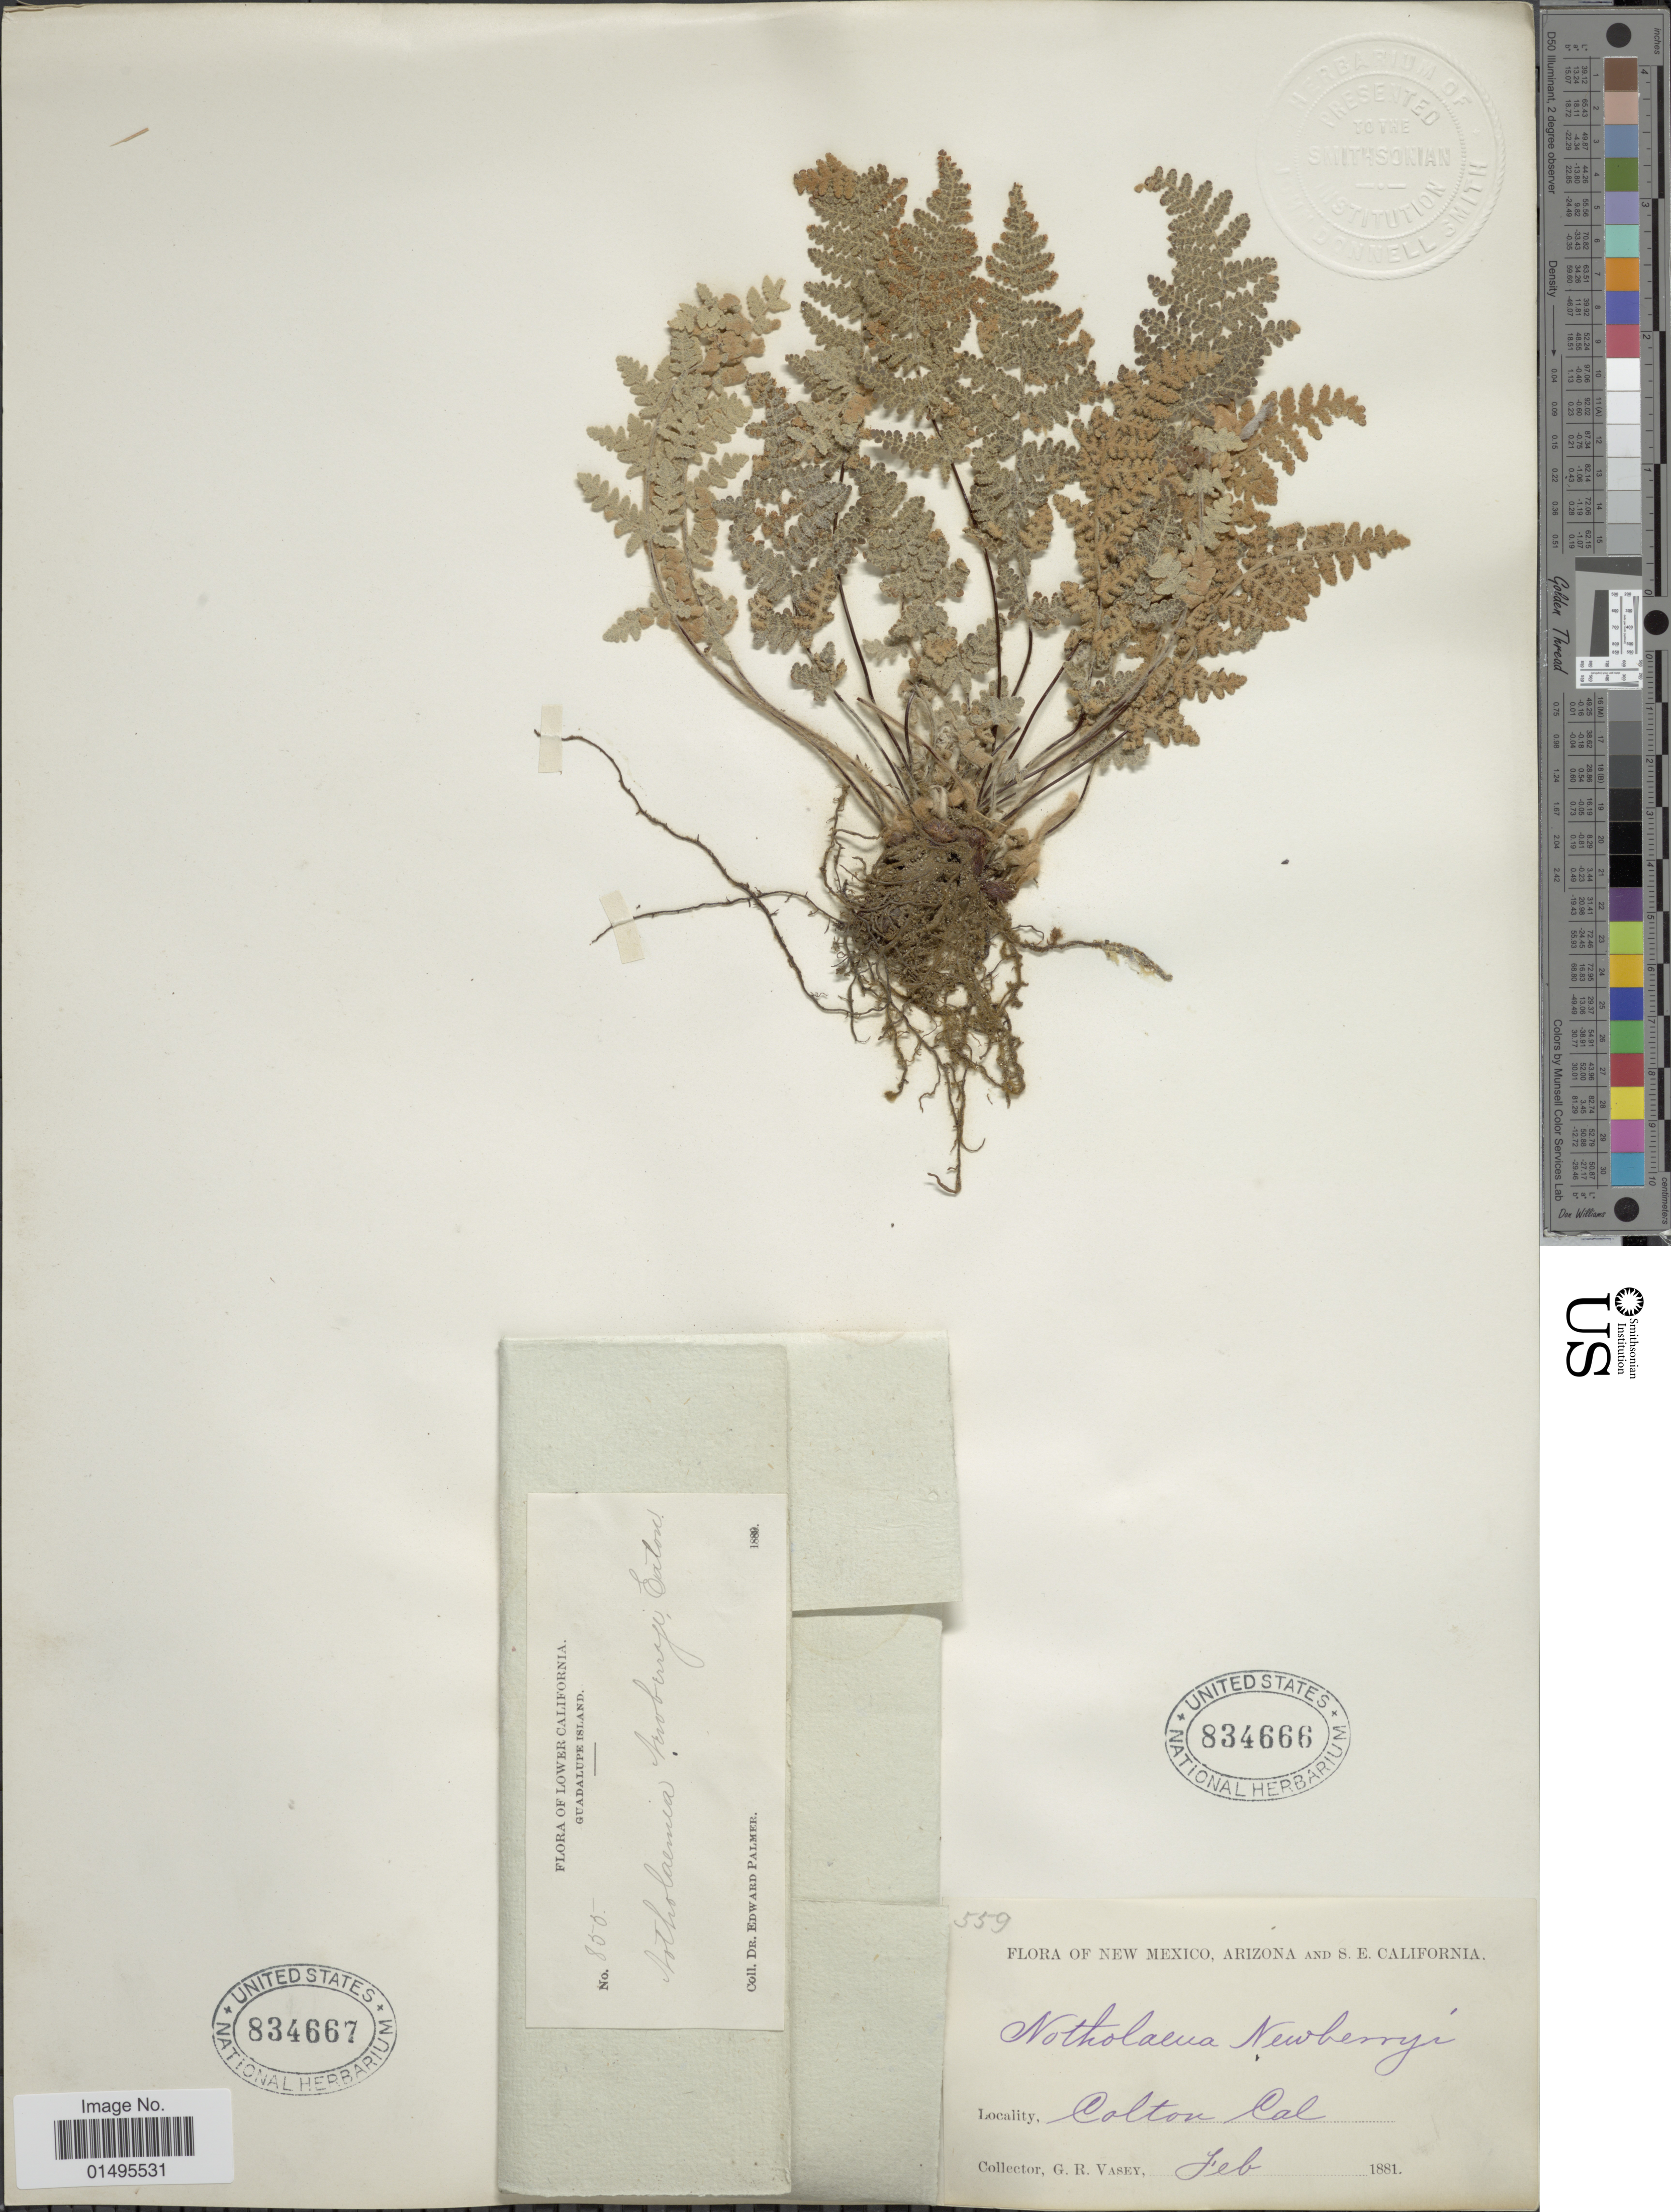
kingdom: Plantae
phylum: Tracheophyta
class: Polypodiopsida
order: Polypodiales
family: Pteridaceae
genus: Notholaena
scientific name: Notholaena newberryi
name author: D.C. Eaton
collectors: G. R. Vasey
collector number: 559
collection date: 1881-02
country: United States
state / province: California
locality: Colton, California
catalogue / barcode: US 834666